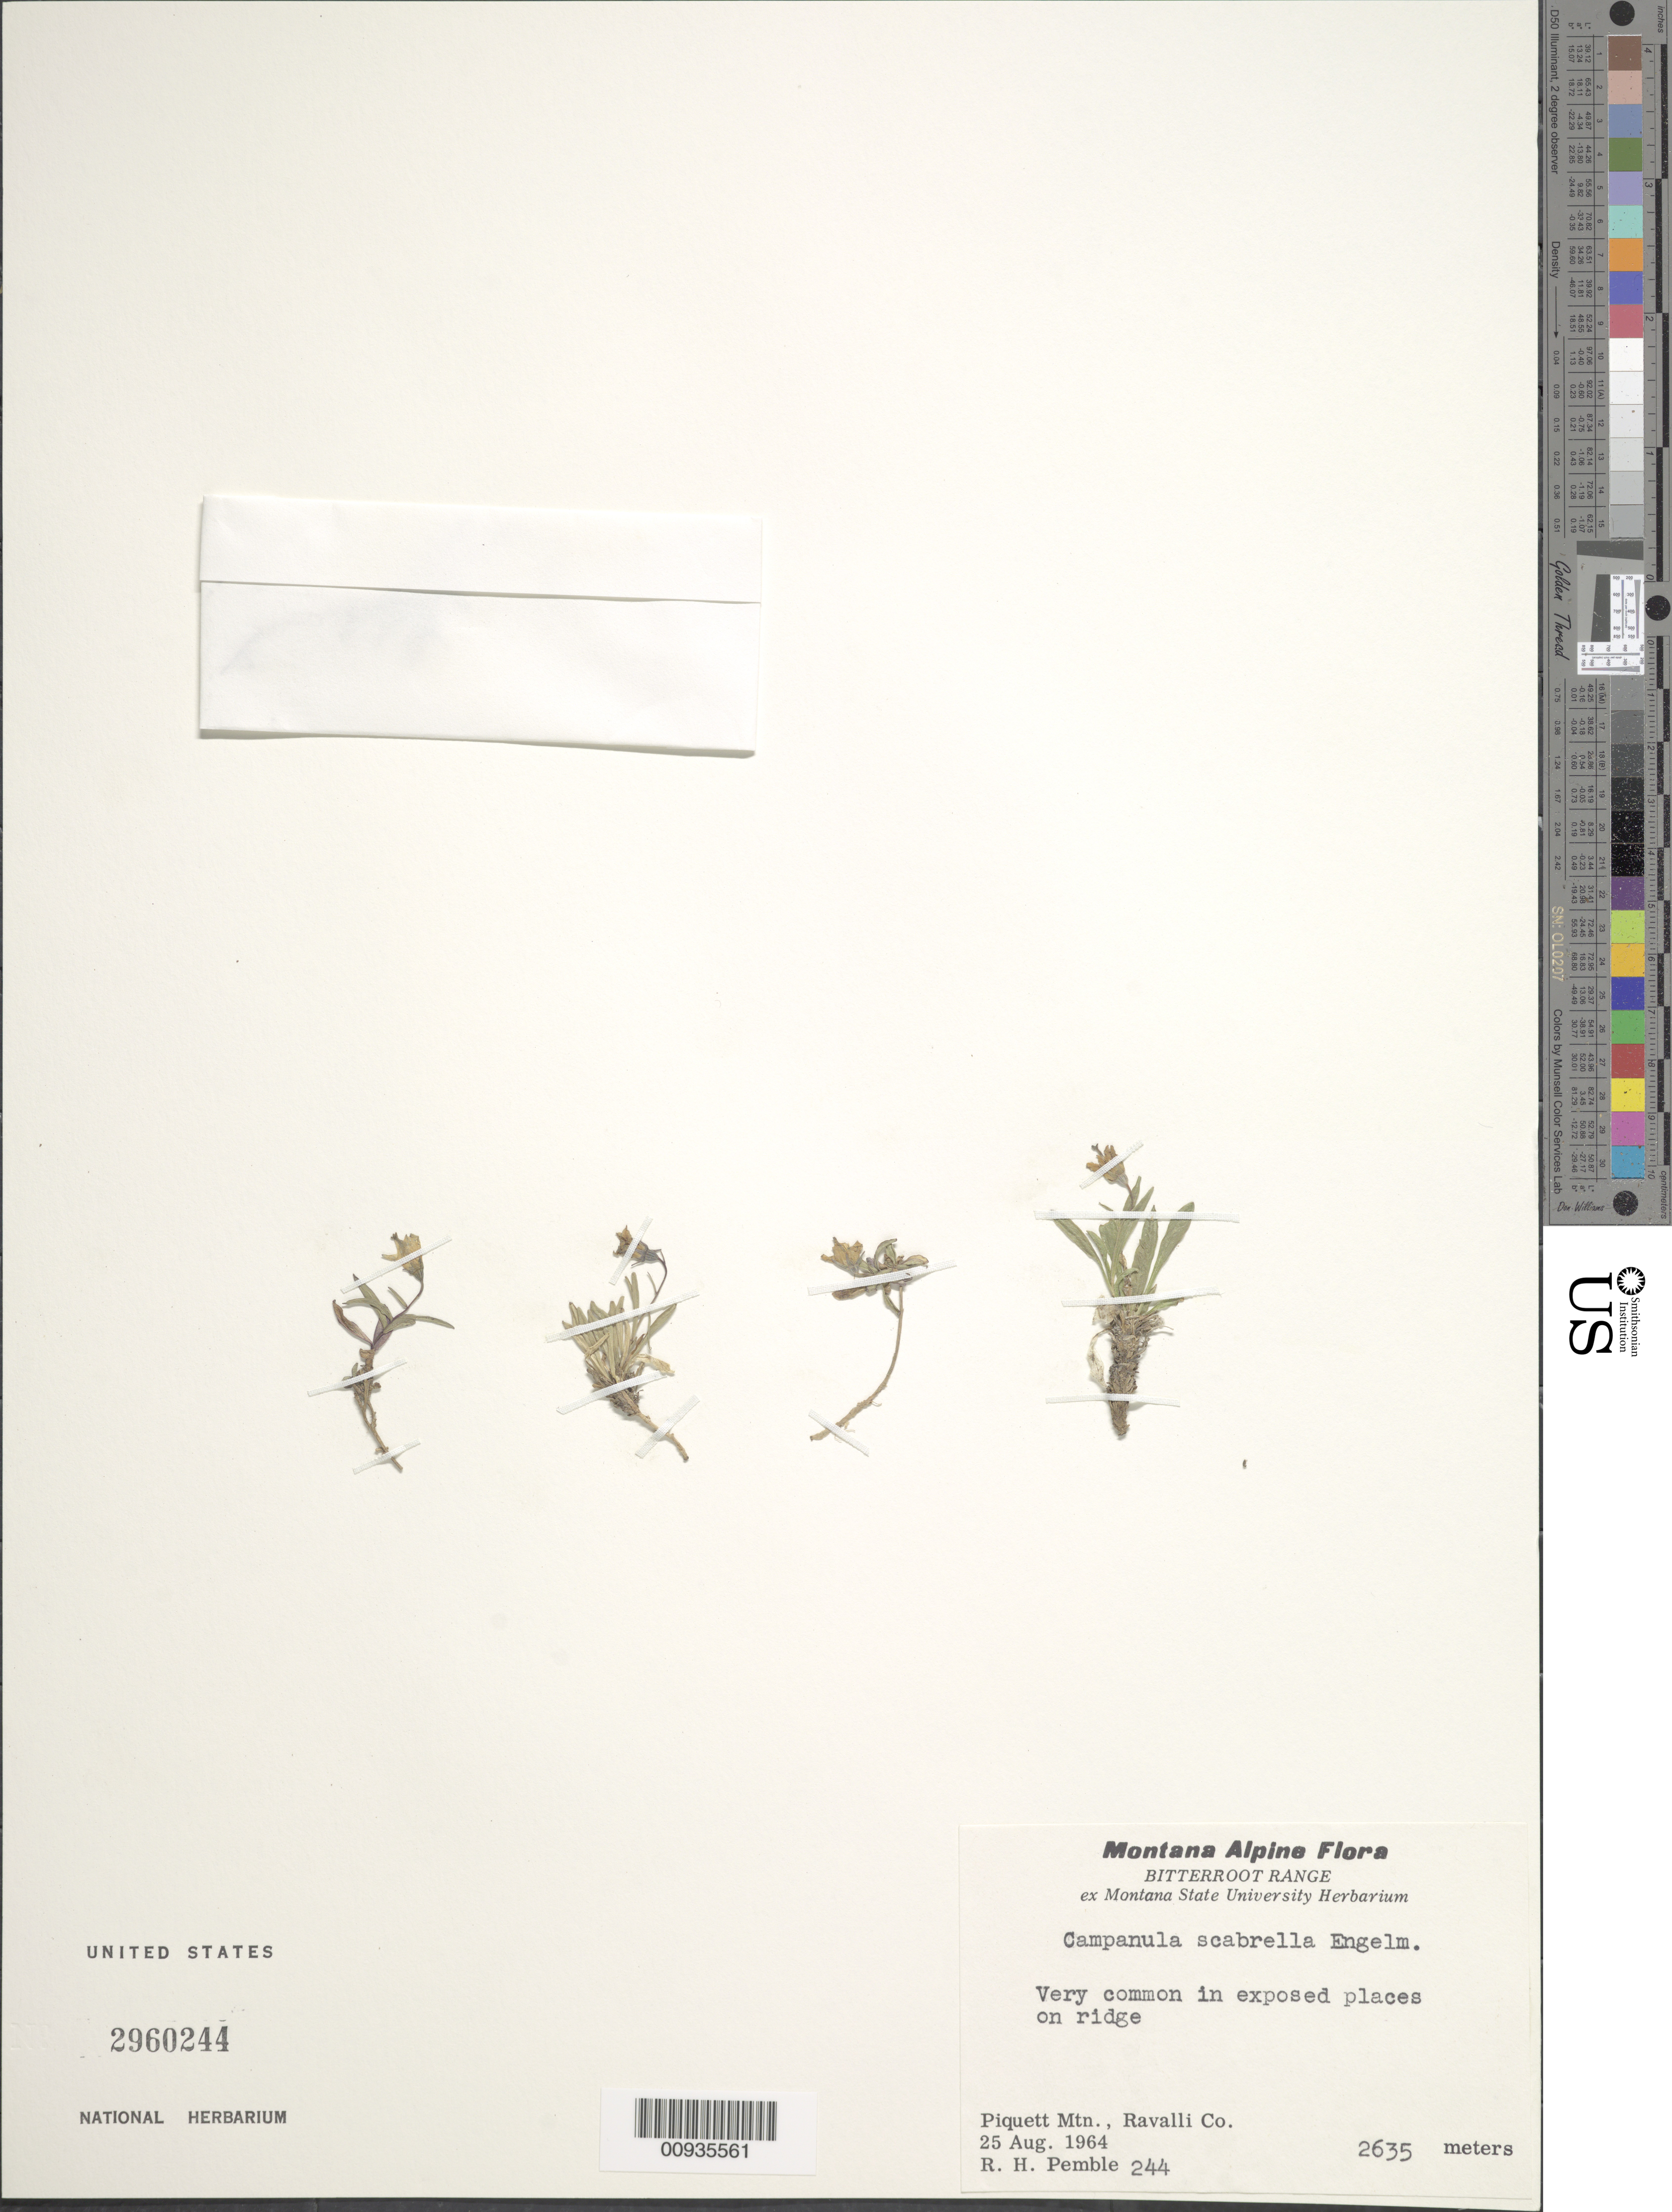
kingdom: Plantae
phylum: Tracheophyta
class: Magnoliopsida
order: Asterales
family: Campanulaceae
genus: Campanula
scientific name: Campanula scabrella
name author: Engelm.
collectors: R. Pemble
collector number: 244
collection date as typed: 25 Aug. 1964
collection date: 1964-08-25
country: United States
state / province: Montana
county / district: Ravalli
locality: Piquett Mt., Bitterroot Range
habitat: Very common in exposed places on ridge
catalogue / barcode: US 2960244